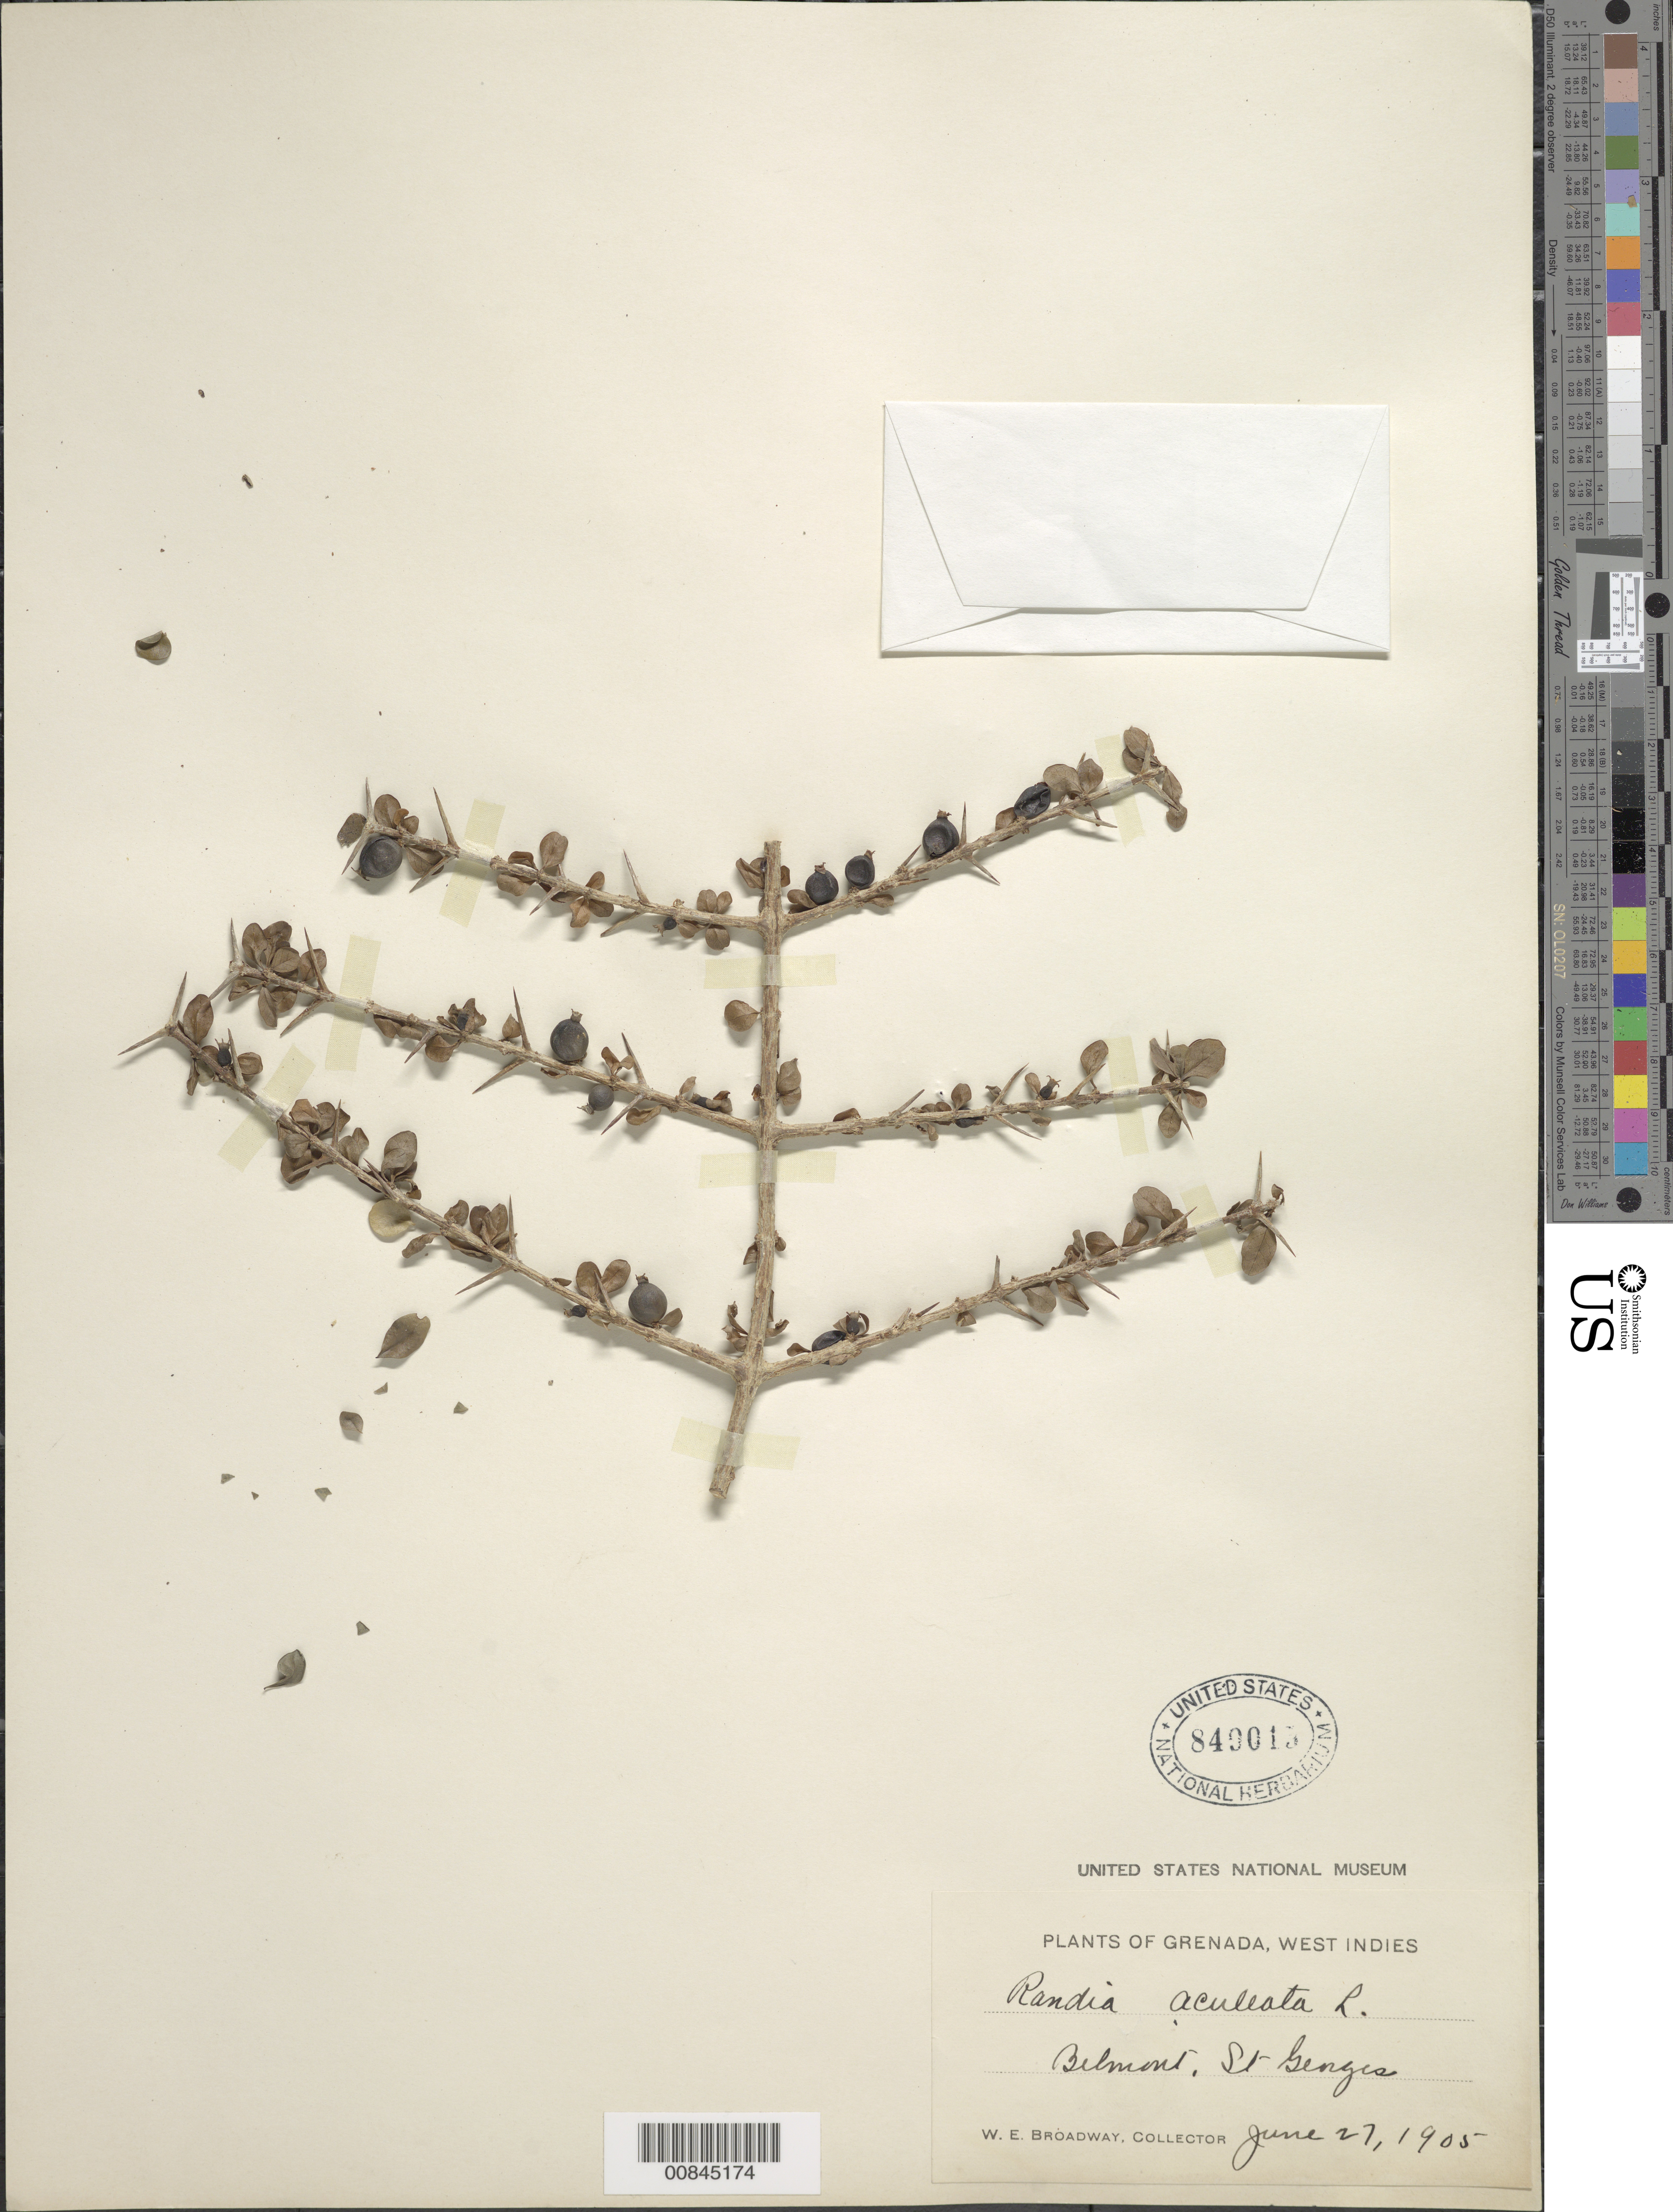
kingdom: Plantae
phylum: Tracheophyta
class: Magnoliopsida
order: Gentianales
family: Rubiaceae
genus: Randia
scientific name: Randia aculeata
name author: L.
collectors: W. E. Broadway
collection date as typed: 27 Jun 1905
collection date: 1905-06-27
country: Grenada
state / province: Saint George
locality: Belmont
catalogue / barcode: US 849015